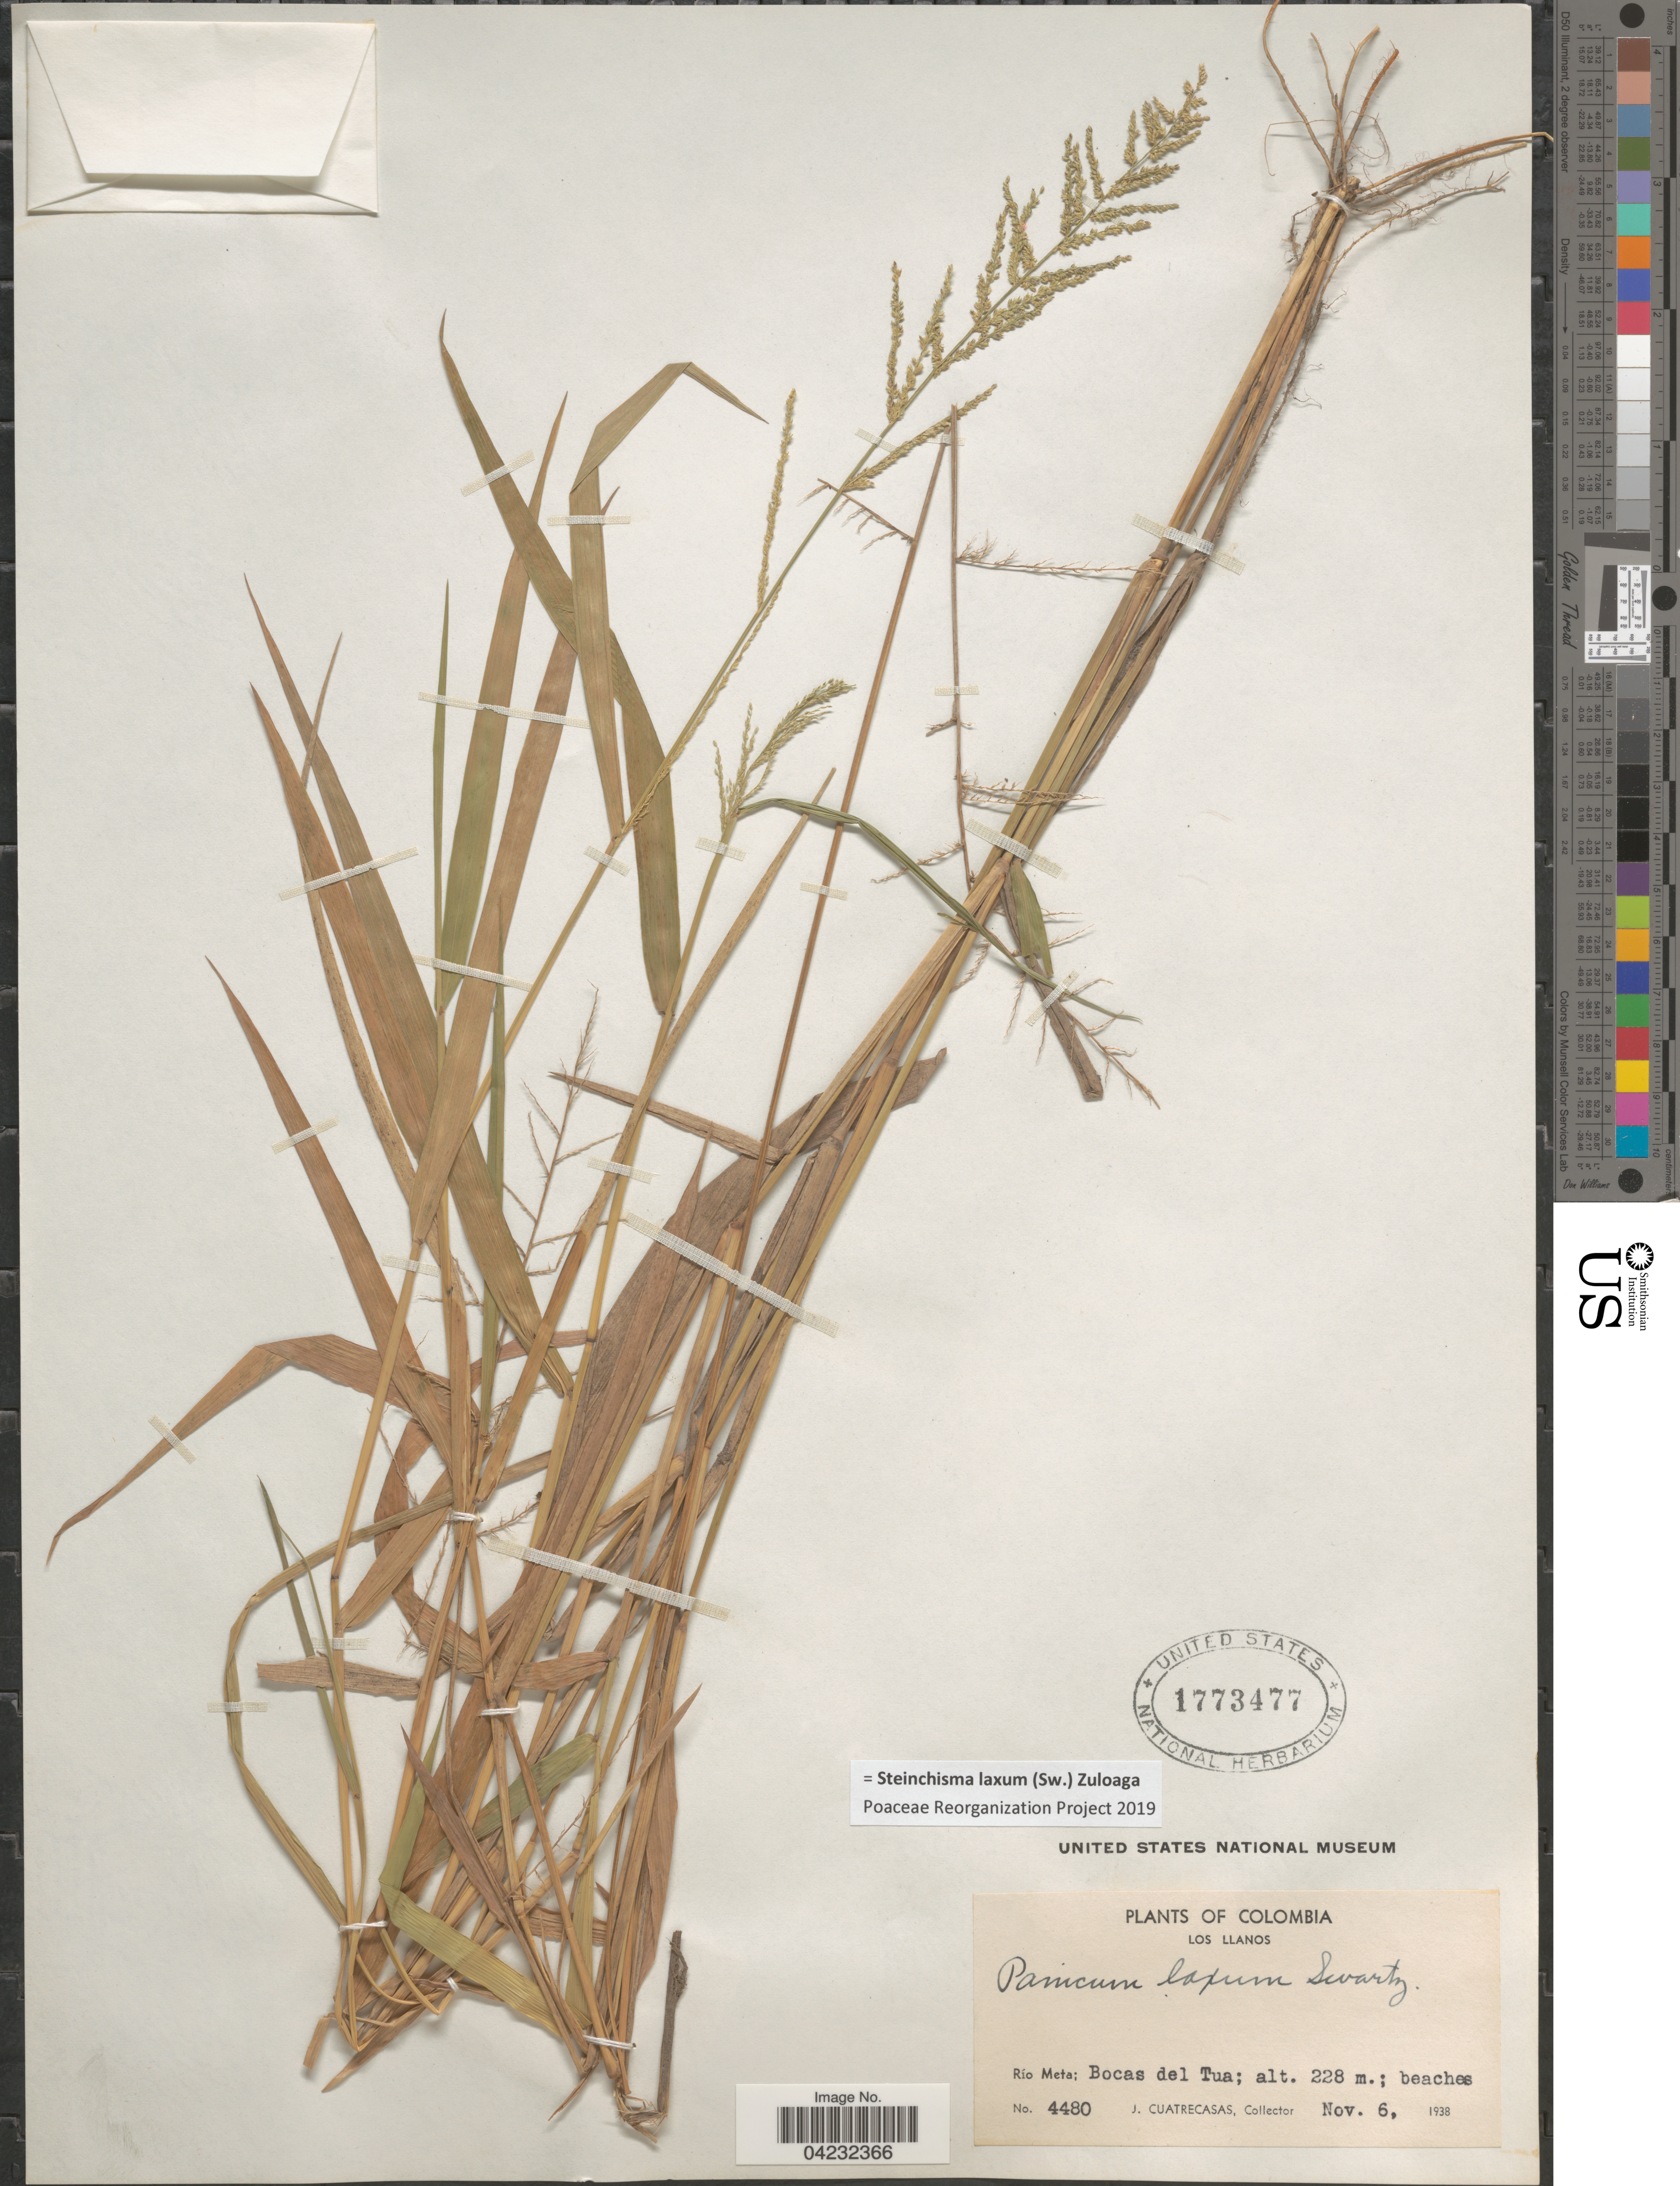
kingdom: Plantae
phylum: Tracheophyta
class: Liliopsida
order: Poales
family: Poaceae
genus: Steinchisma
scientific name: Steinchisma laxum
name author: (Sw.) Zuloaga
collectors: J. Cuatrecasas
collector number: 4480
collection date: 1938-11-06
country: Colombia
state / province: Meta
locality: Los Llanos. Río Meta; Bocas del Tua.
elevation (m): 228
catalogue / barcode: US 1773477